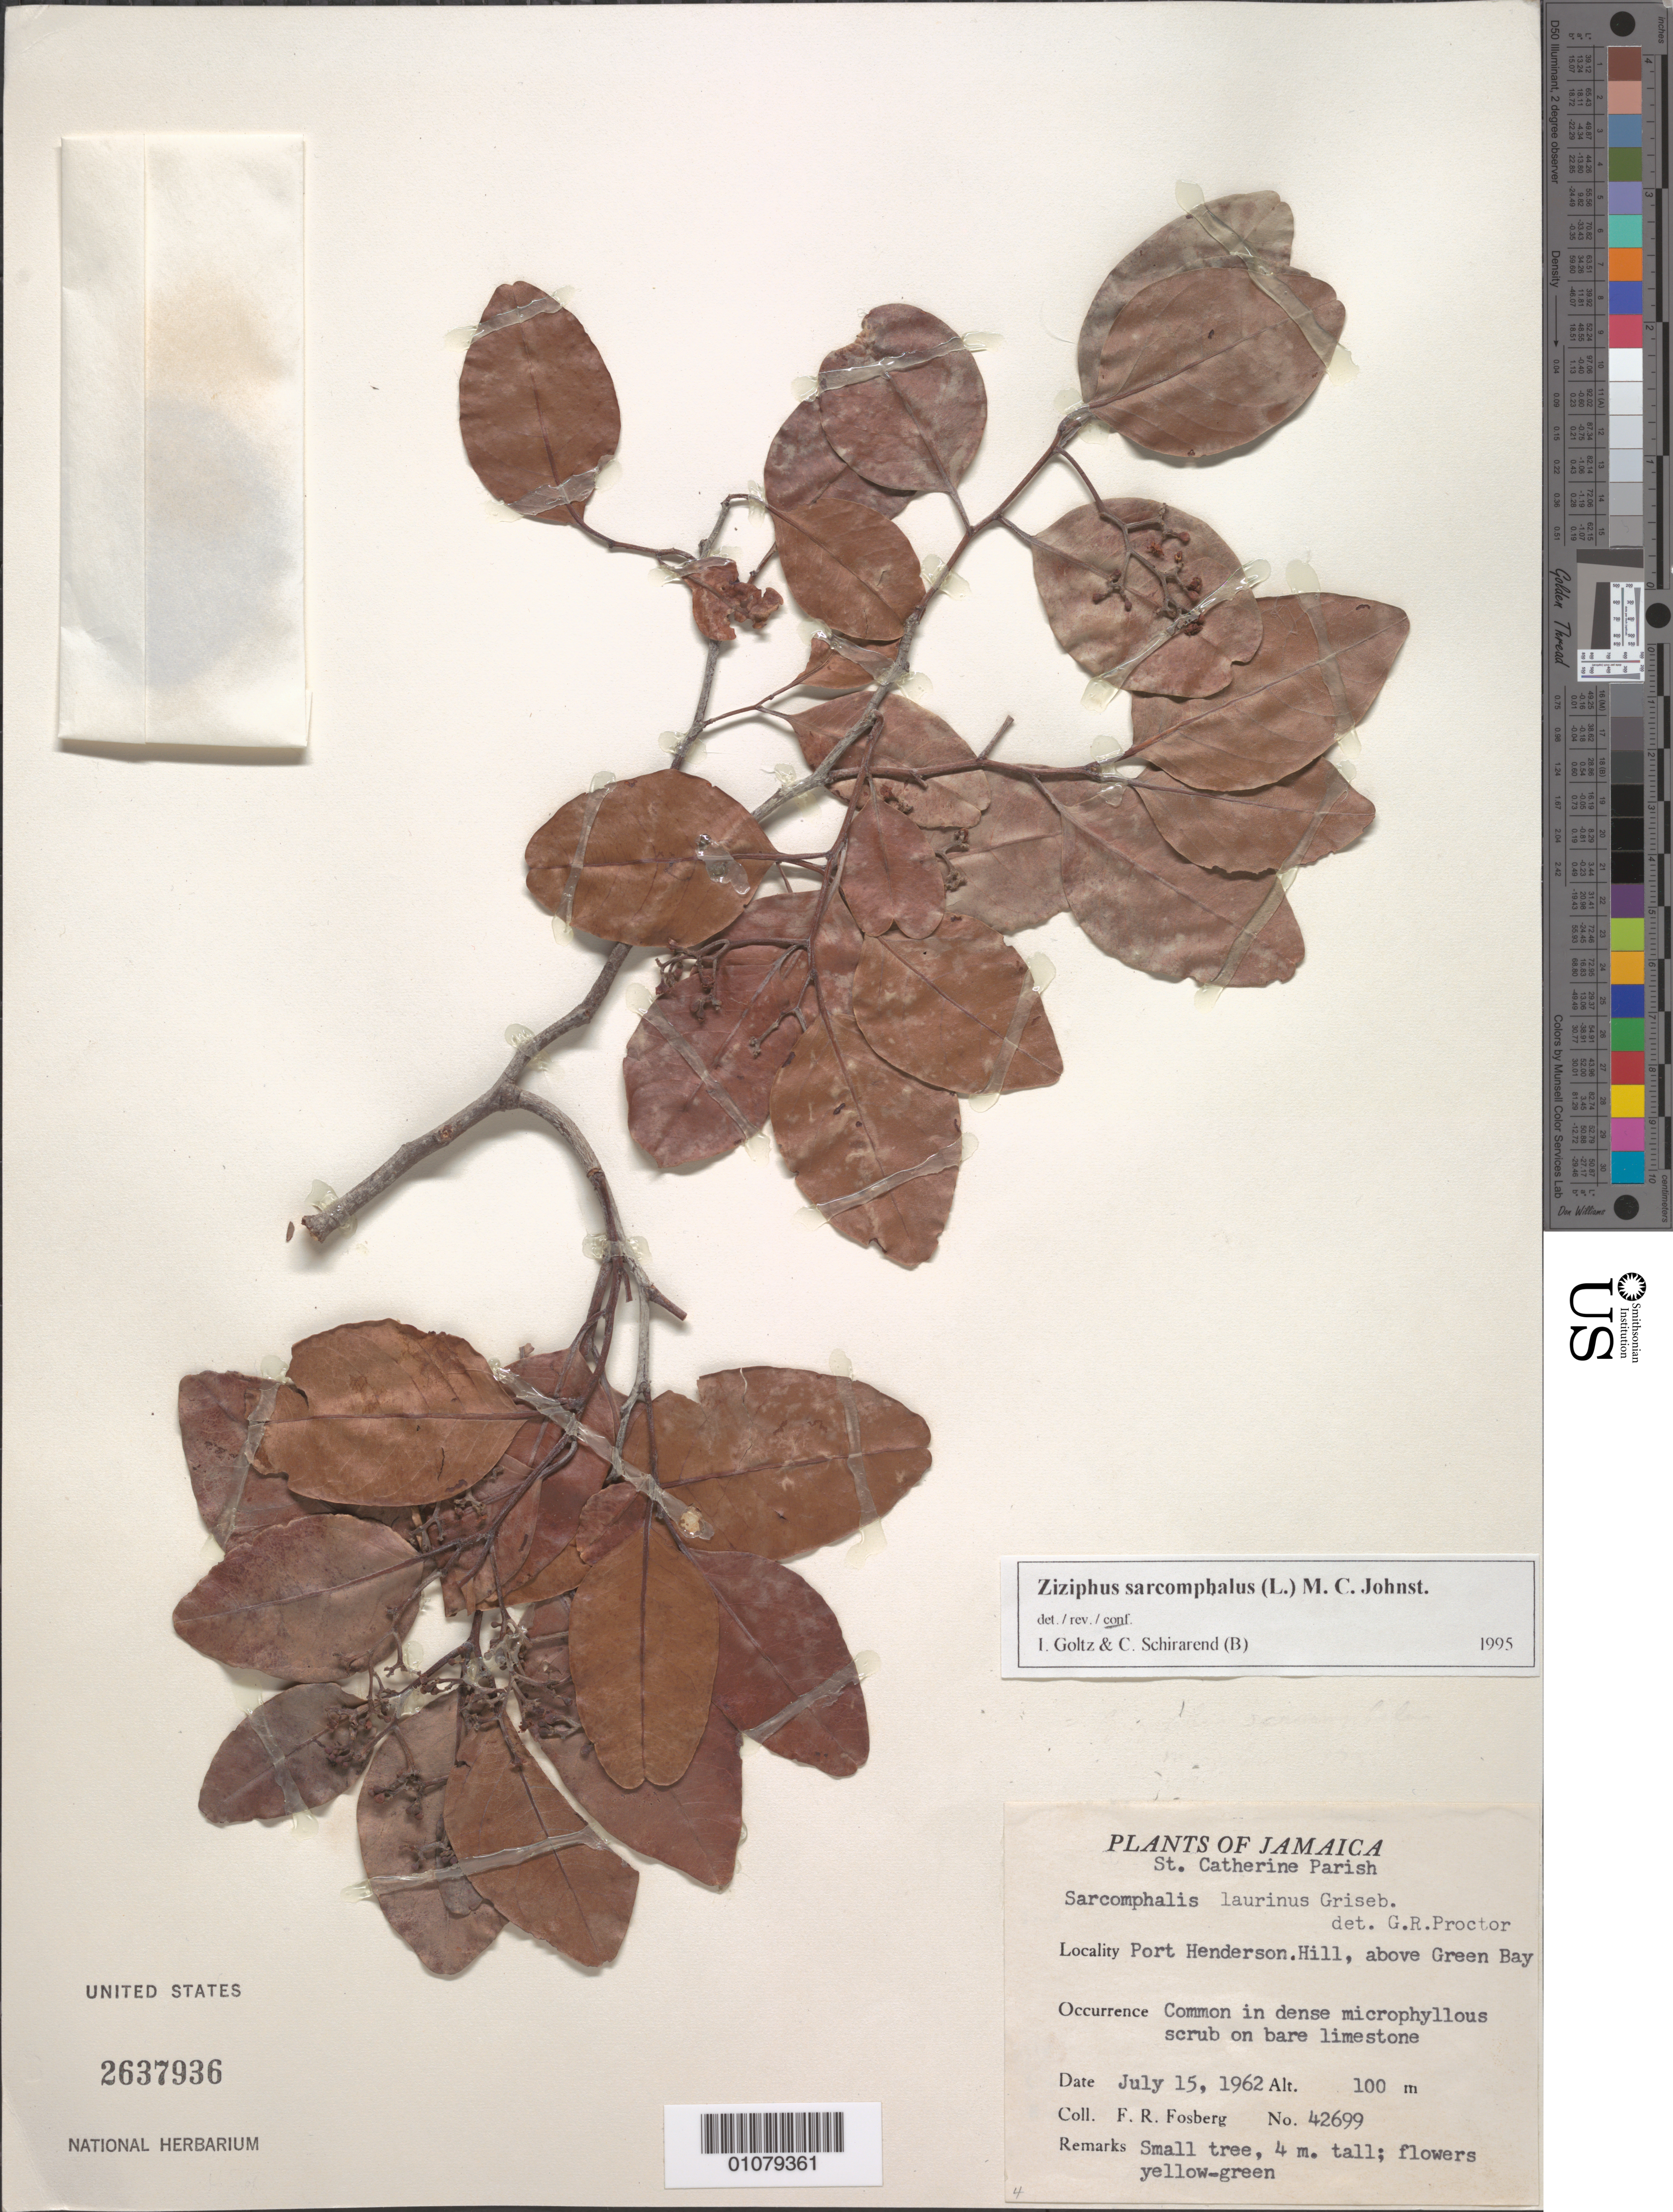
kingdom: Plantae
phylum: Tracheophyta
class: Magnoliopsida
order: Rosales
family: Rhamnaceae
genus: Sarcomphalus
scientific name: Sarcomphalus laurinus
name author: Griseb.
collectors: F. R. Fosberg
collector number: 42699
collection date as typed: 15 Jul 1962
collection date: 1962-07-15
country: Jamaica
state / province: Saint Catherine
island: Jamaica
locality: Port Henderson Hill, above Green Bay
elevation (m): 100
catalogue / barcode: US 2637936